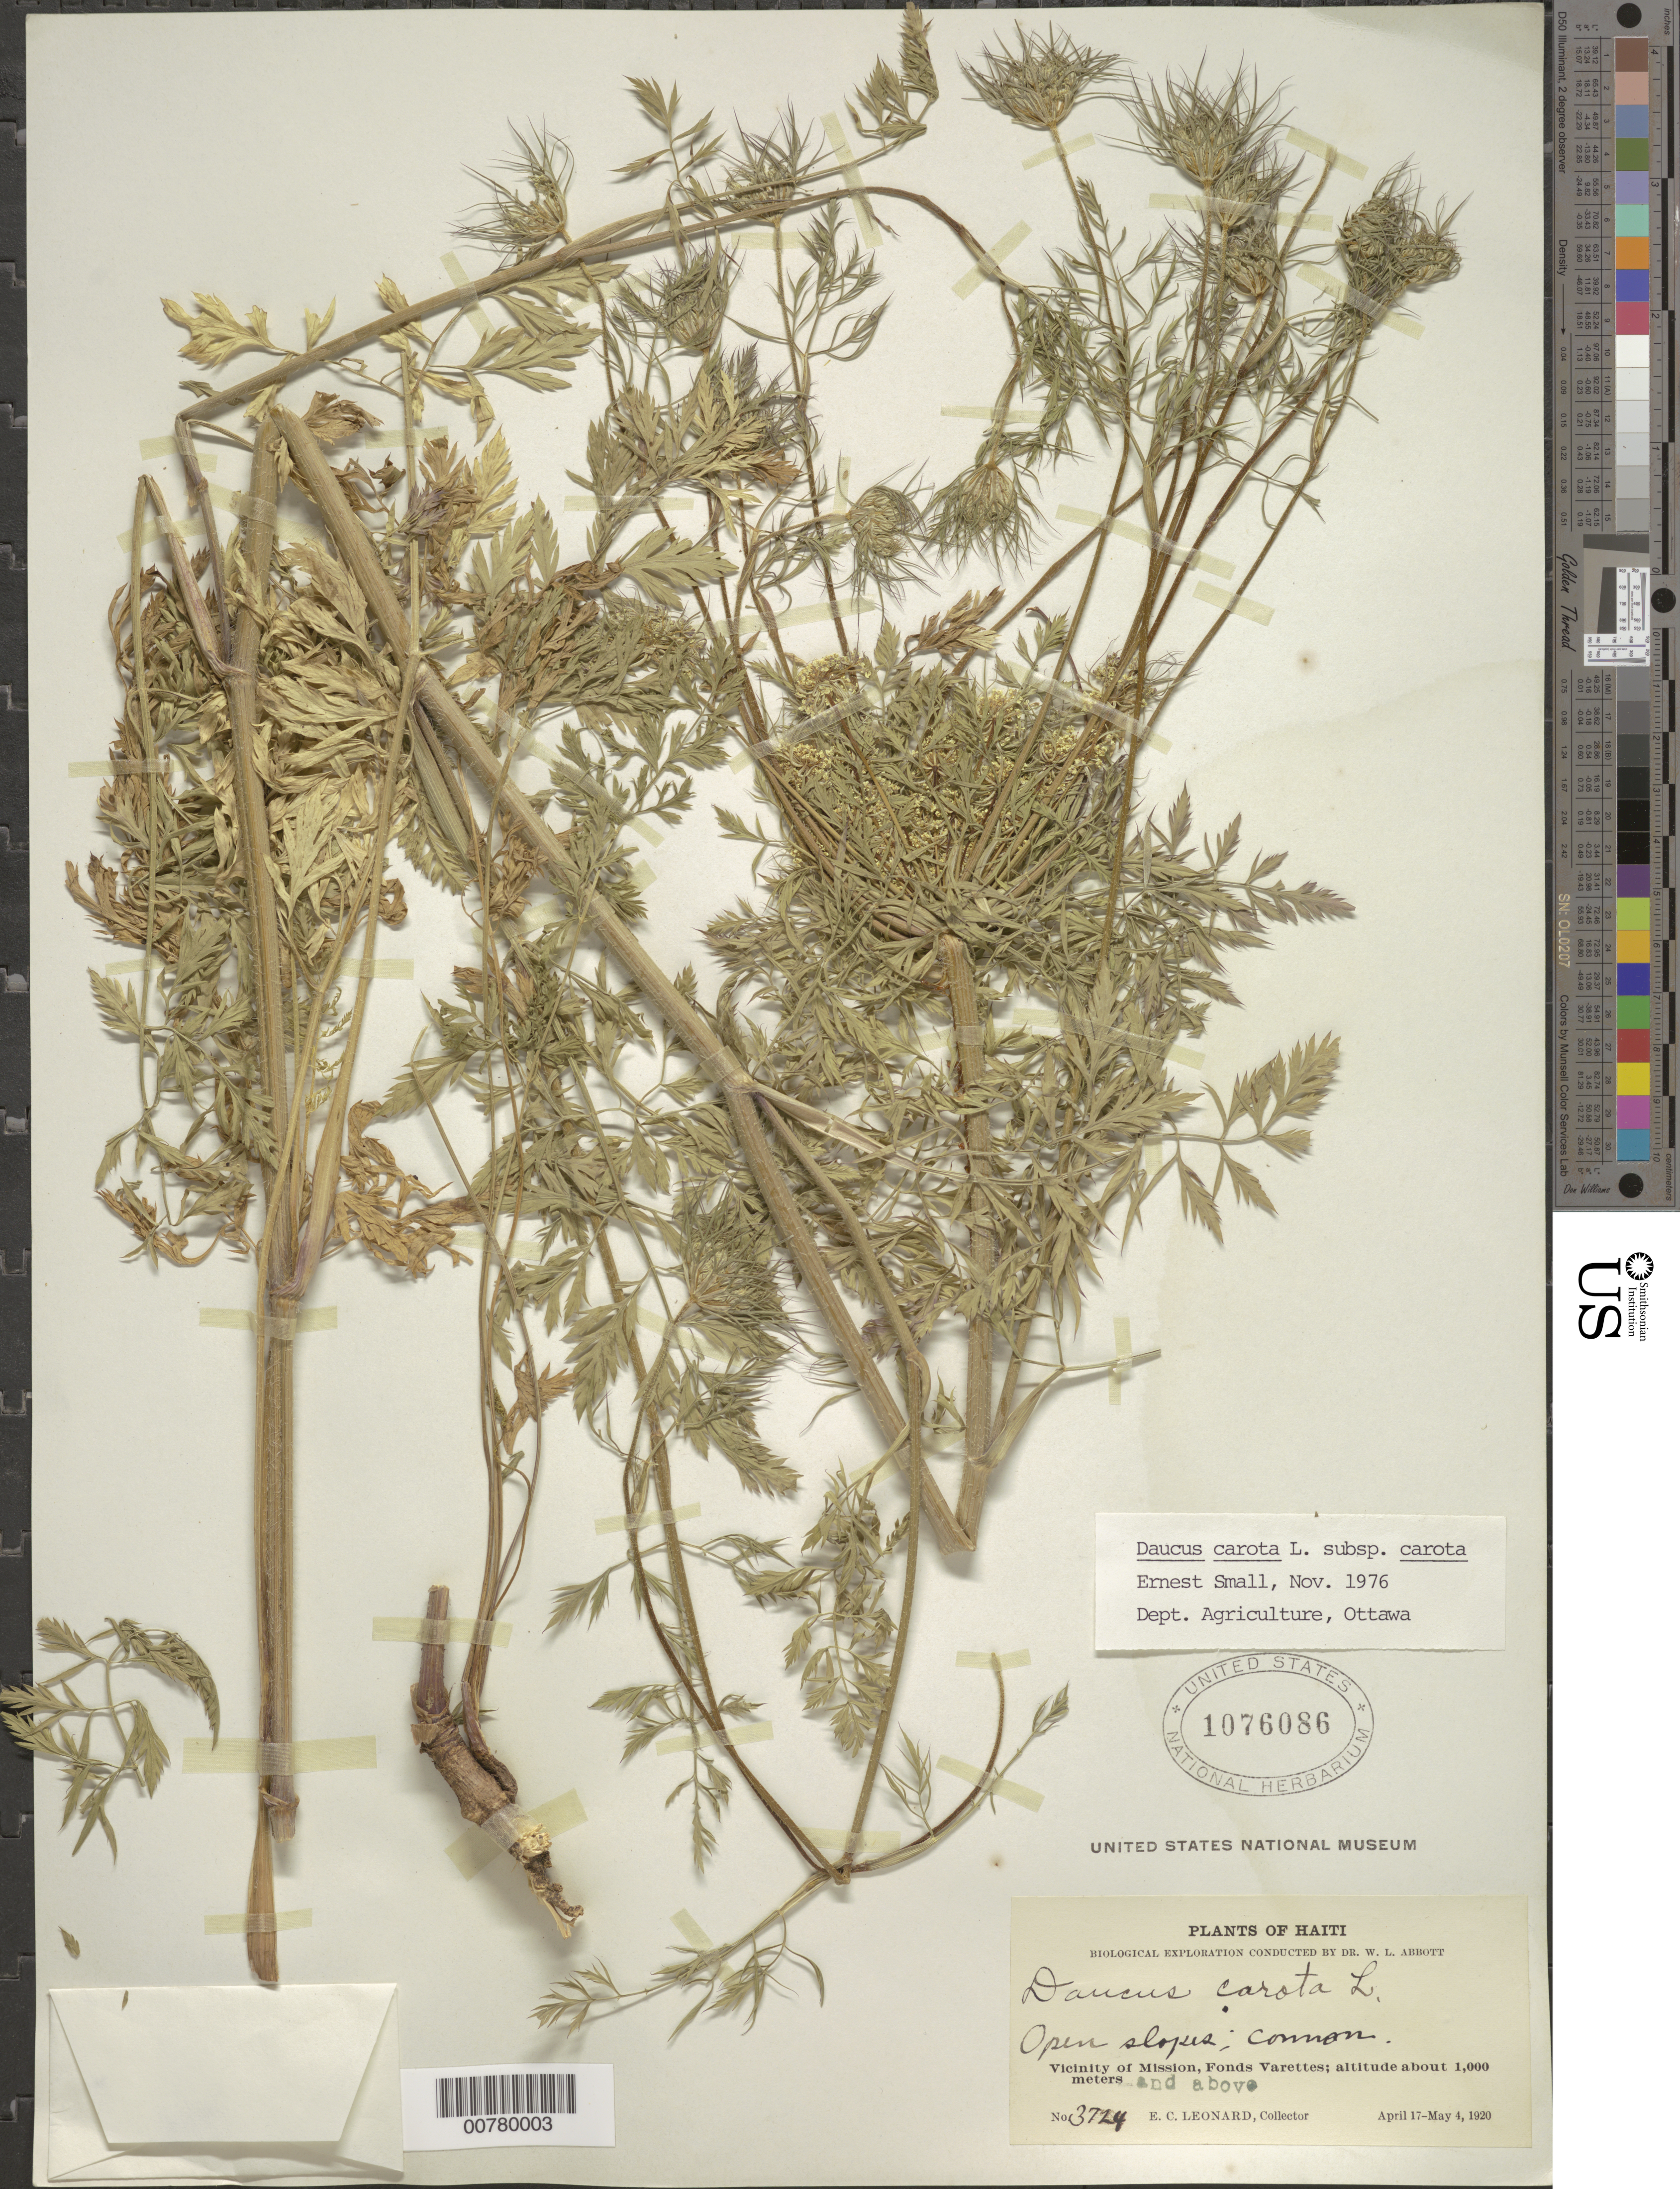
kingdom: Plantae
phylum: Tracheophyta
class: Magnoliopsida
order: Apiales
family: Apiaceae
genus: Daucus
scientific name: Daucus carota subsp. carota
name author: L.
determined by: Small, Ernest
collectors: E. C. Leonard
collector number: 3724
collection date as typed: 17 Apr 1920 04 May 1920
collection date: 1920-04-17/1920-05-04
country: Haiti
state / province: Ouest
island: Hispaniola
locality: Fonds Varettes, vicinity of Mission.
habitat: Open slopes.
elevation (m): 1000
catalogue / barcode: US 1076086